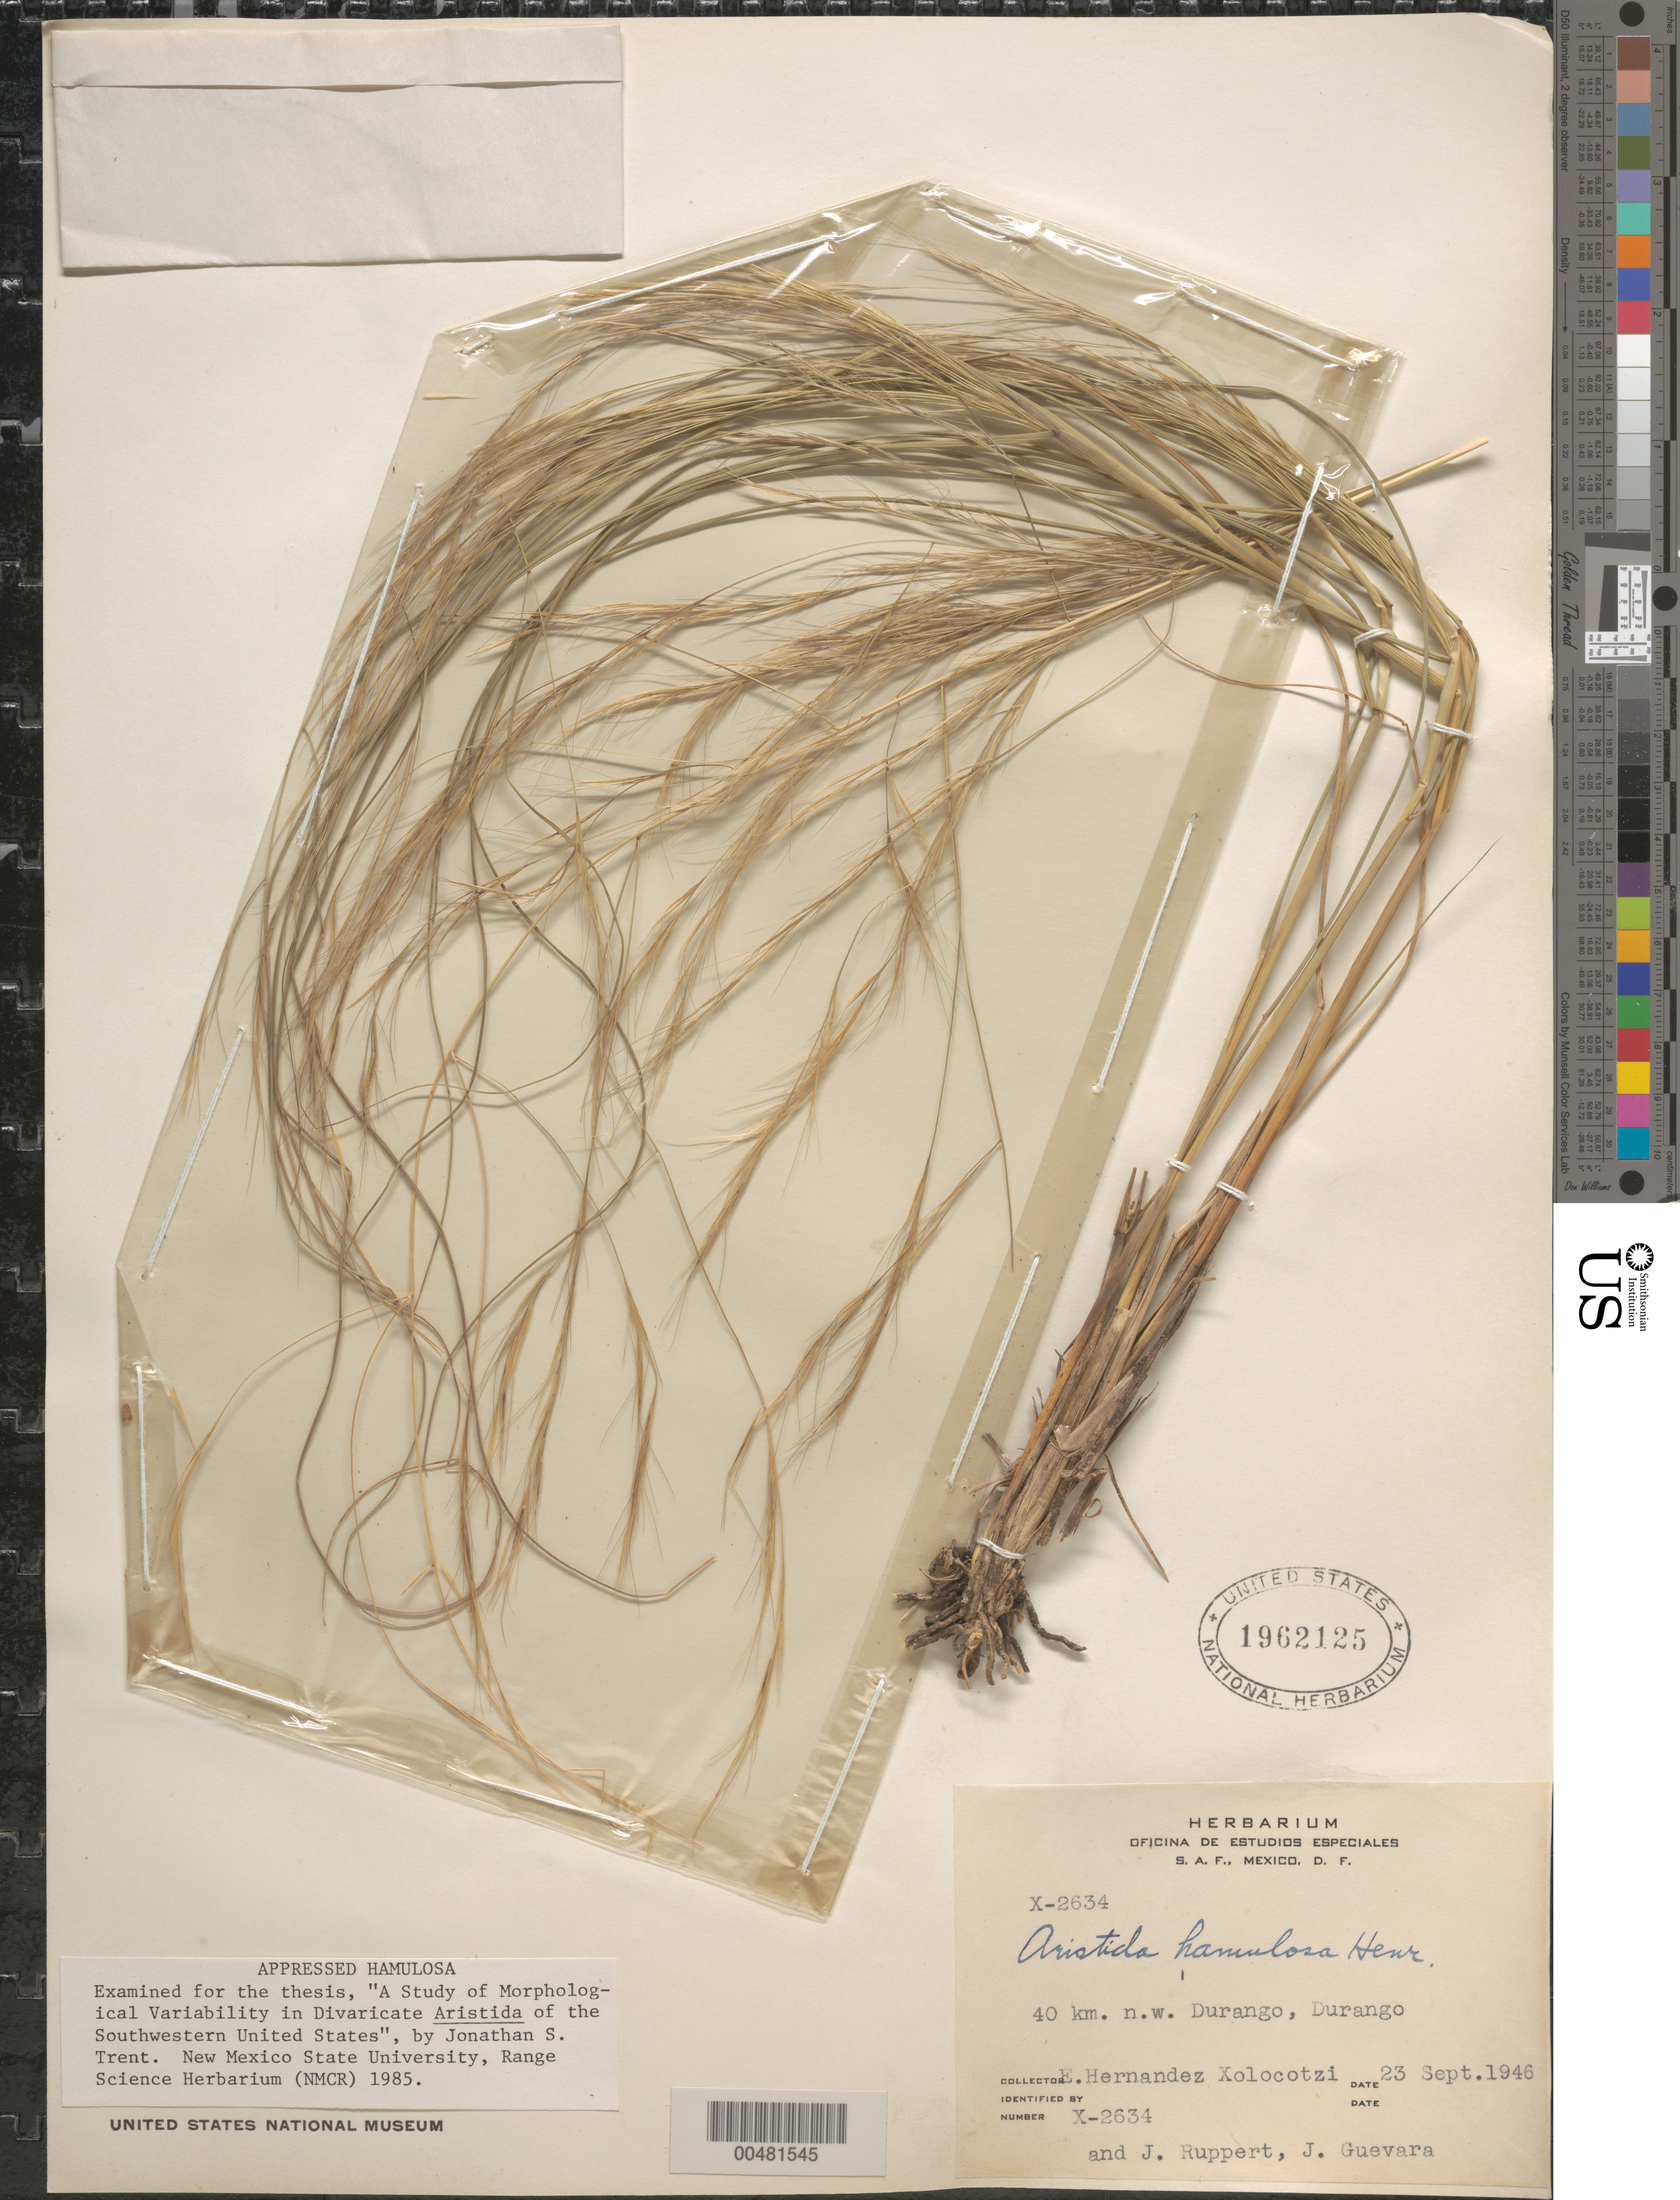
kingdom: Plantae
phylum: Tracheophyta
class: Liliopsida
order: Poales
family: Poaceae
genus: Aristida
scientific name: Aristida hamulosa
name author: Henr.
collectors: E. I. Hernández-X., J. Ruppert & J. Guevara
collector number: X-2634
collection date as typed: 23 Sep 1946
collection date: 1946-09-23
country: Mexico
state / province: Durango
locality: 40 km NW Durango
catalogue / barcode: US 1962125